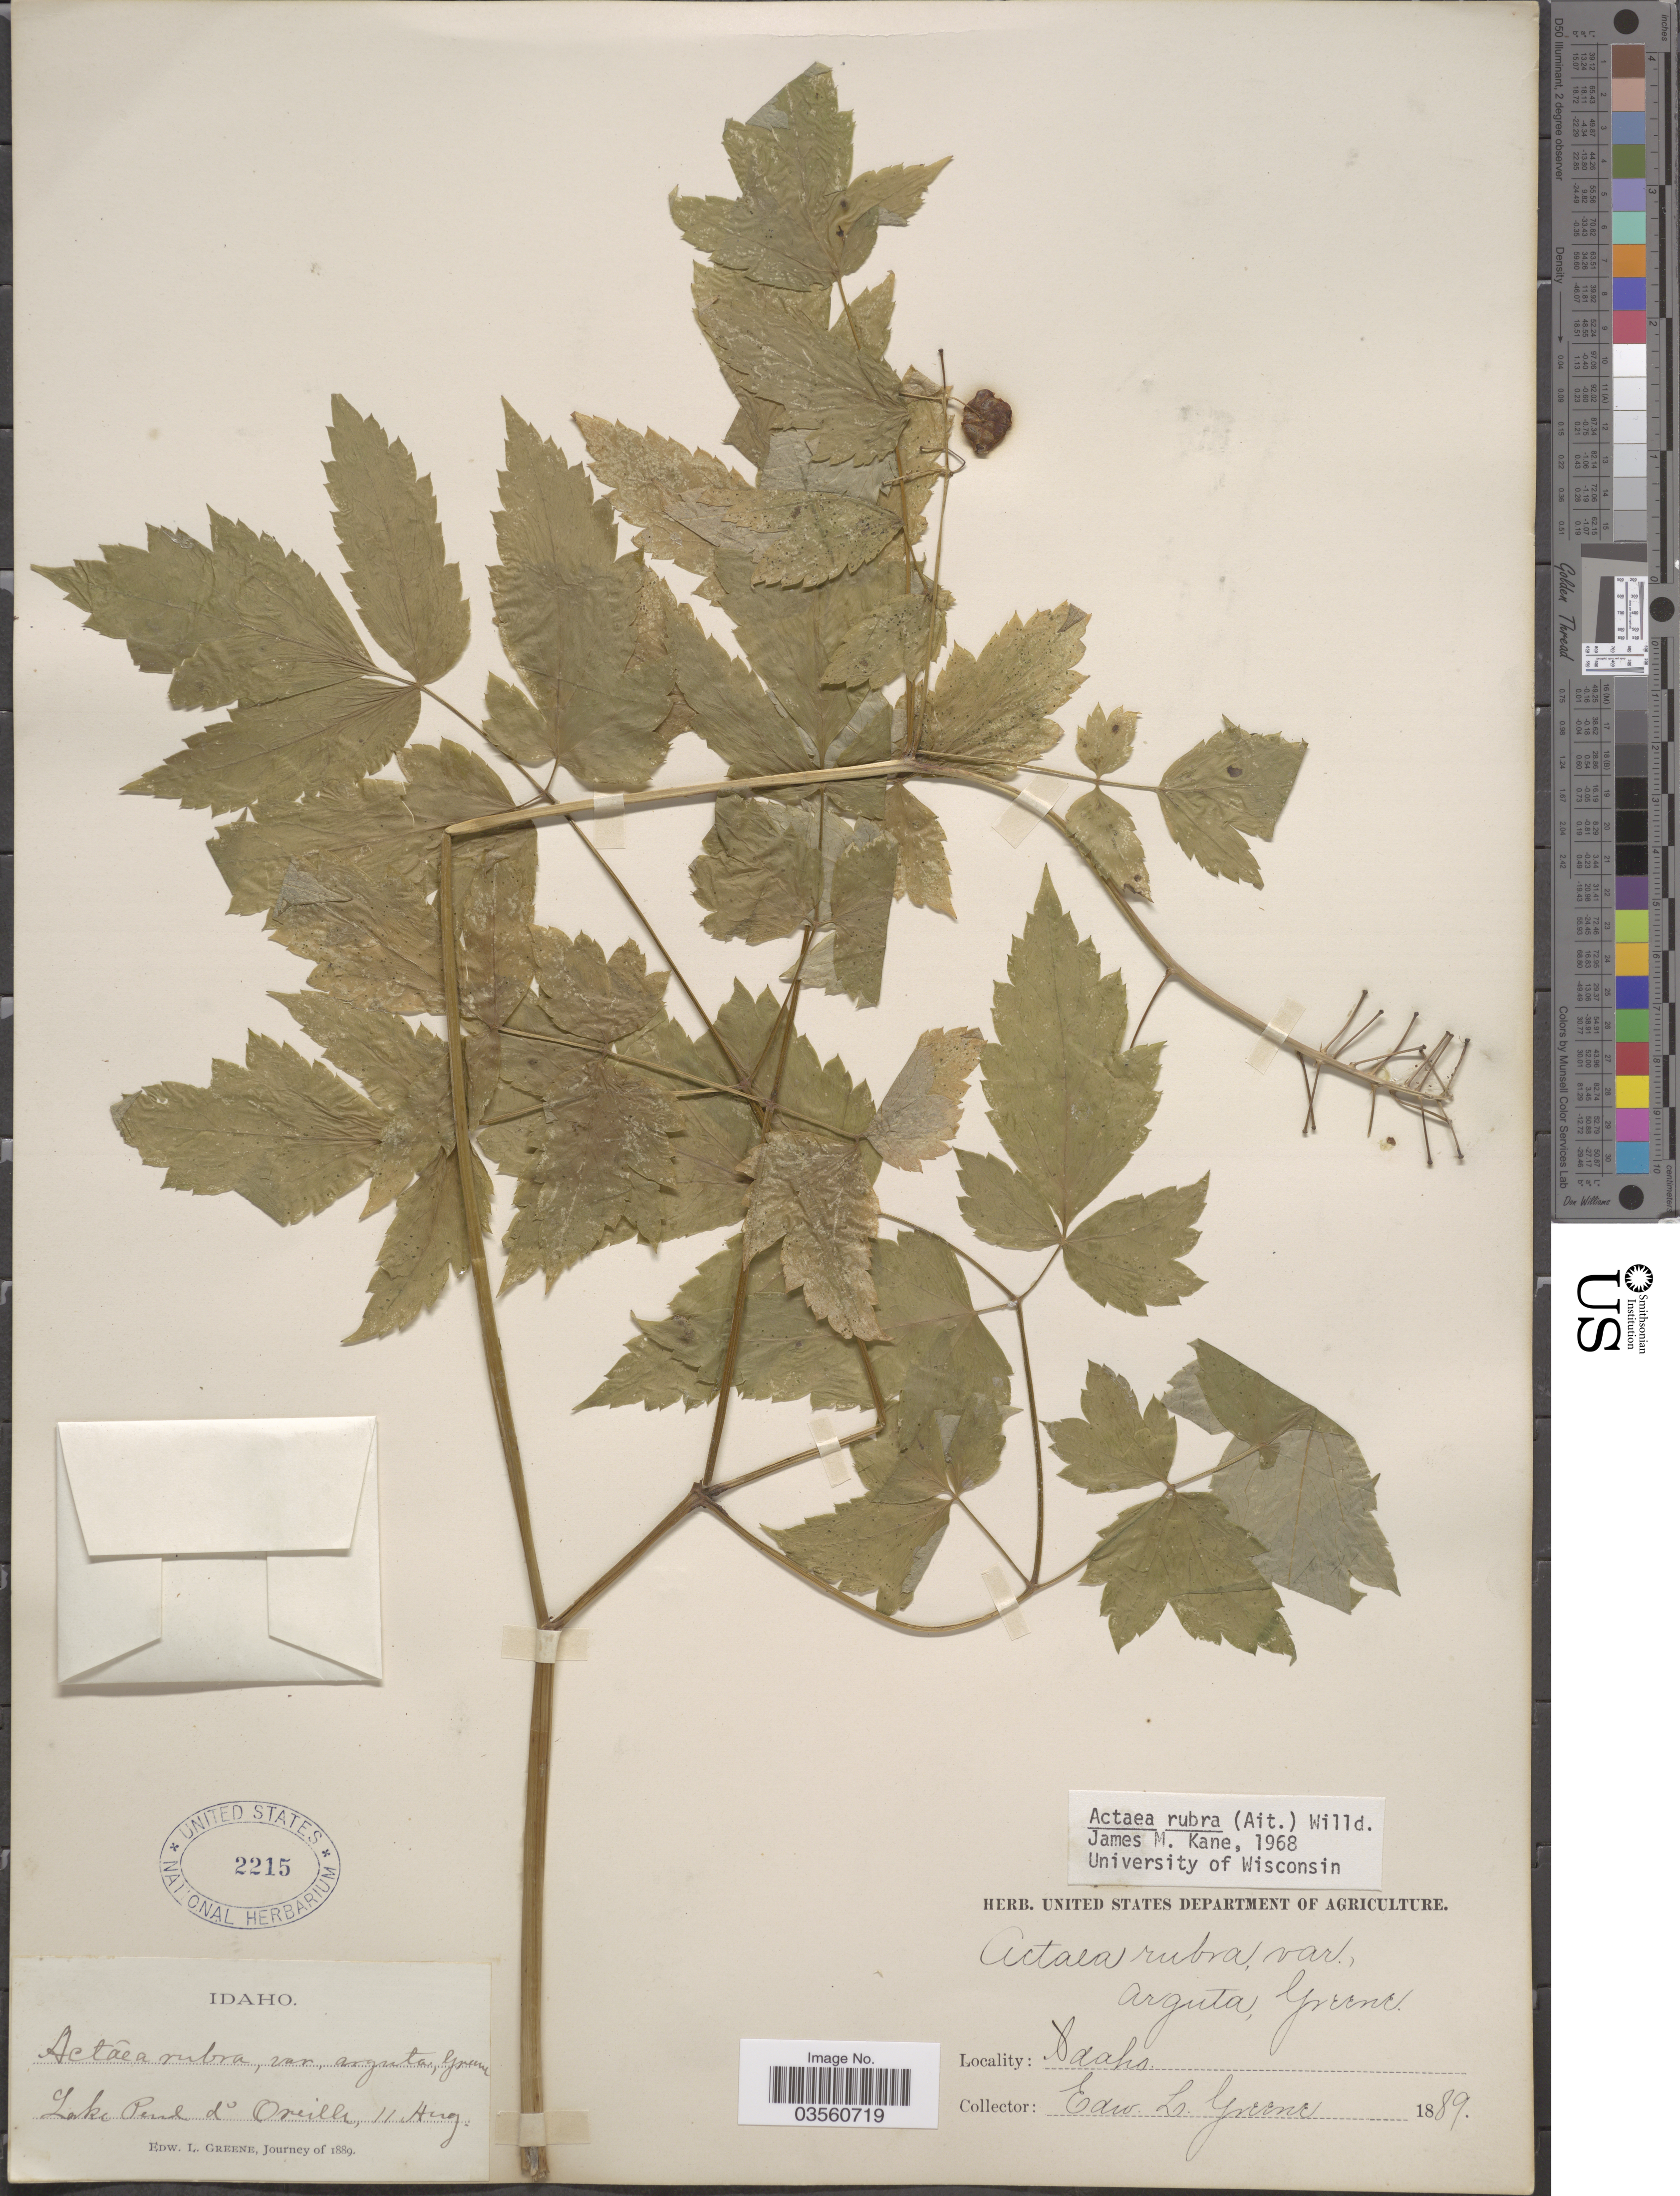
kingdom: Plantae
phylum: Tracheophyta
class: Magnoliopsida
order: Ranunculales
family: Ranunculaceae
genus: Actaea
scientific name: Actaea rubra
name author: (Aiton) Willd.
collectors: E. L. Greene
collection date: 1889-08-11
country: United States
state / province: Idaho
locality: Lake Pend du Oreille.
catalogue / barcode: US 2215